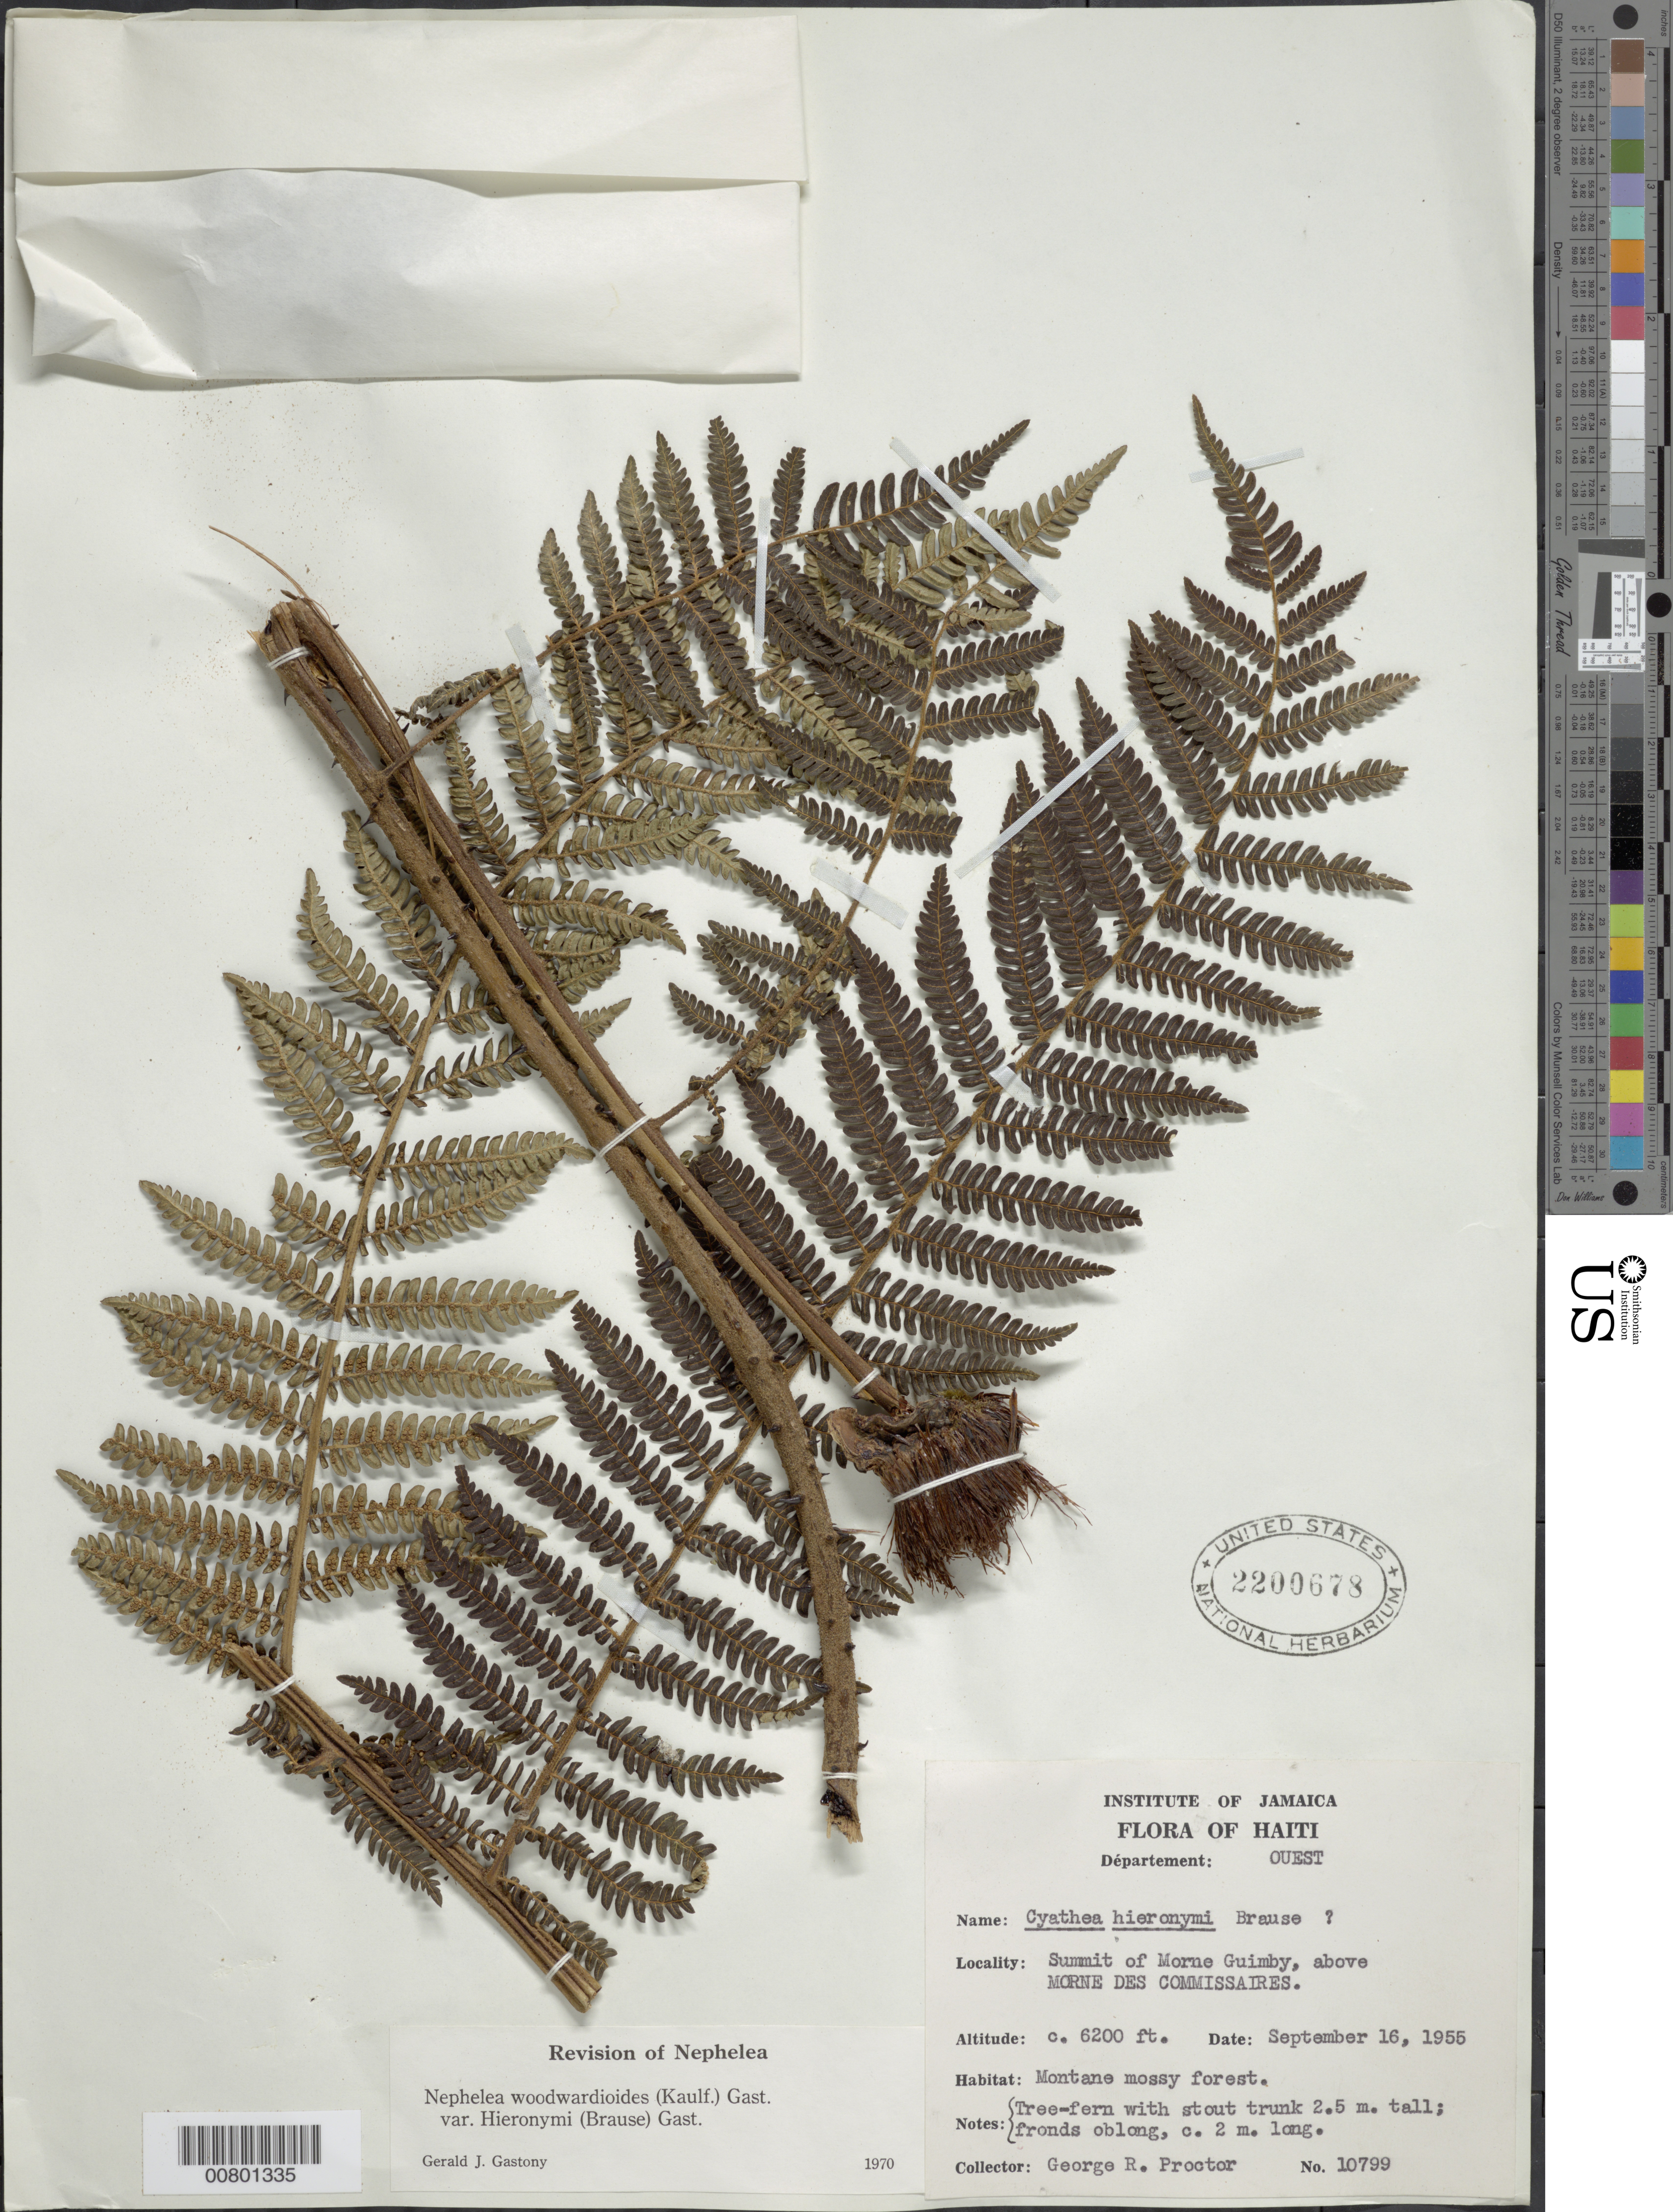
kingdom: Plantae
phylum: Tracheophyta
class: Polypodiopsida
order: Cyatheales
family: Cyatheaceae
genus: Alsophila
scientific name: Alsophila woodwardioides var. hieronymii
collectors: G. R. Proctor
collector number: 10799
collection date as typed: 16 Sep 1955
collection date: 1955-09-16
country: Haiti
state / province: Ouest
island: Hispaniola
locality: Morne Guimby summit, above Morne des Commissaires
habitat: Montane mossy forest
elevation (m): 1890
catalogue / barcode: US 2200678